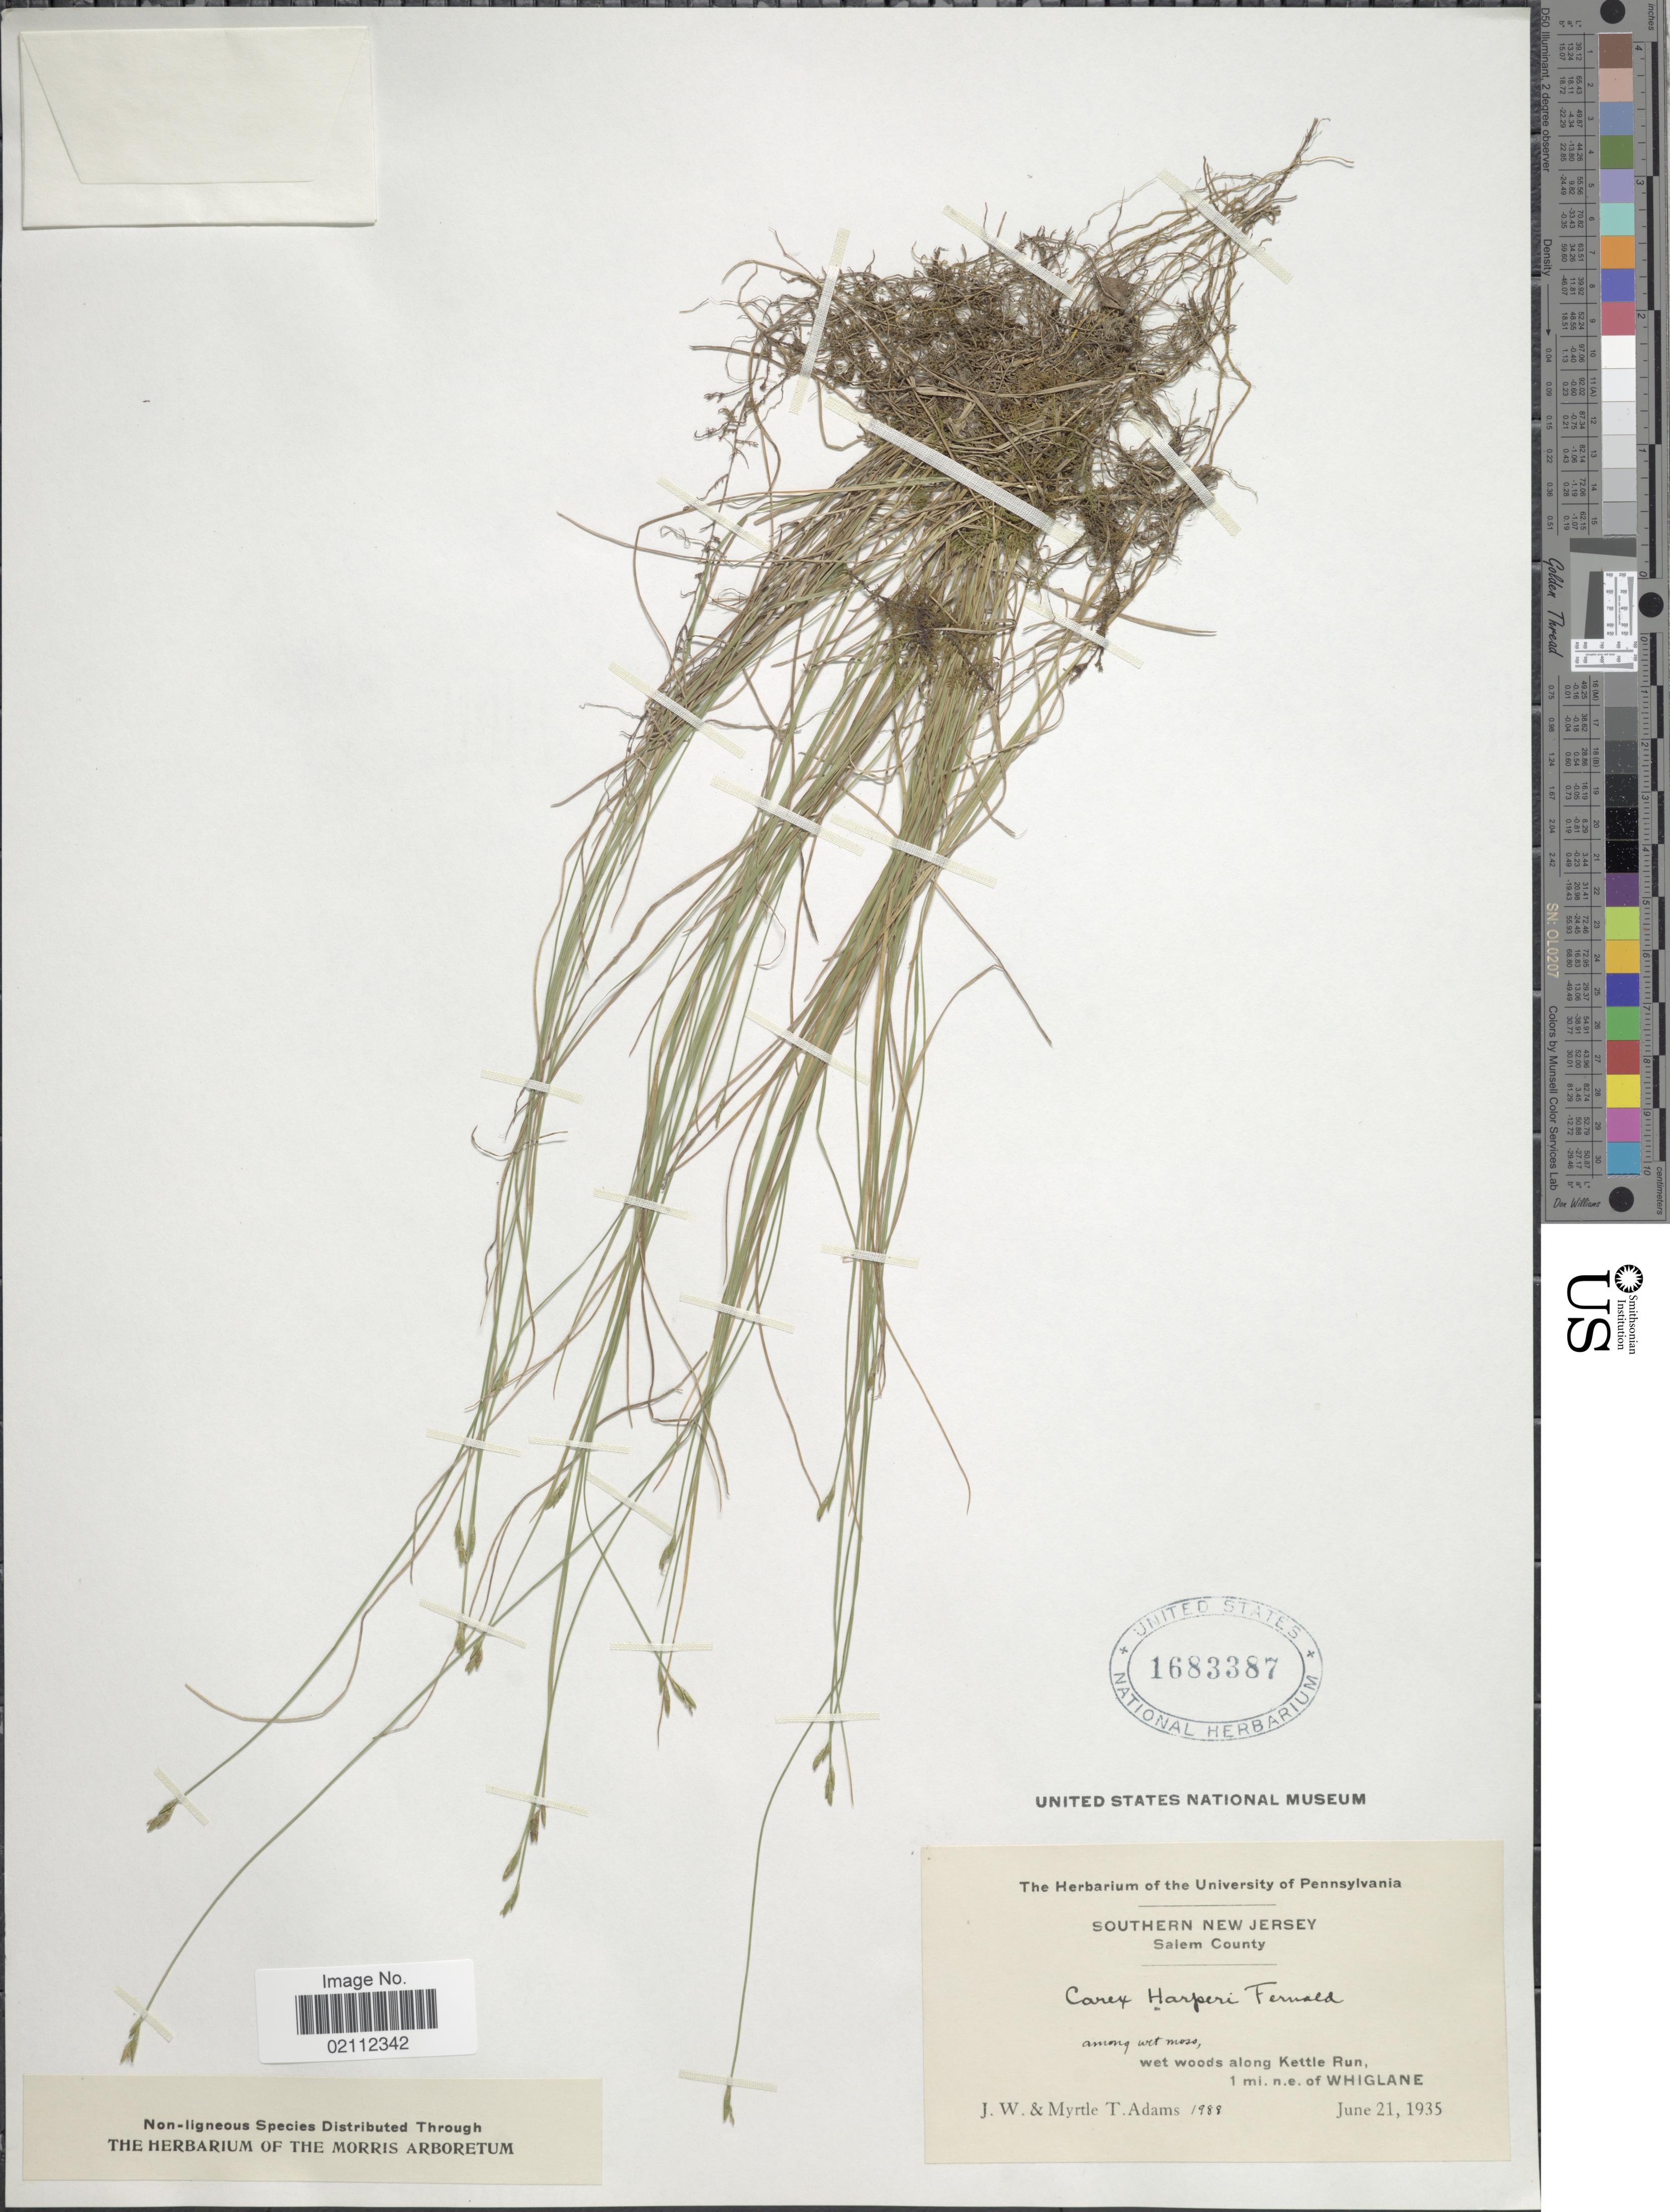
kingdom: Plantae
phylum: Tracheophyta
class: Liliopsida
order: Poales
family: Cyperaceae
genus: Carex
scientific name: Carex leptalea var. harperi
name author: (Fernald) W. Stone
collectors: J. Adams & M. T. Adams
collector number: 1988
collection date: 1935-06-21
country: United States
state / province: New Jersey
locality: Southern New Jersey. Salem County. along Kettle Run, 1 mi. n. e. of Whiglane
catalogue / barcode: US 1683387